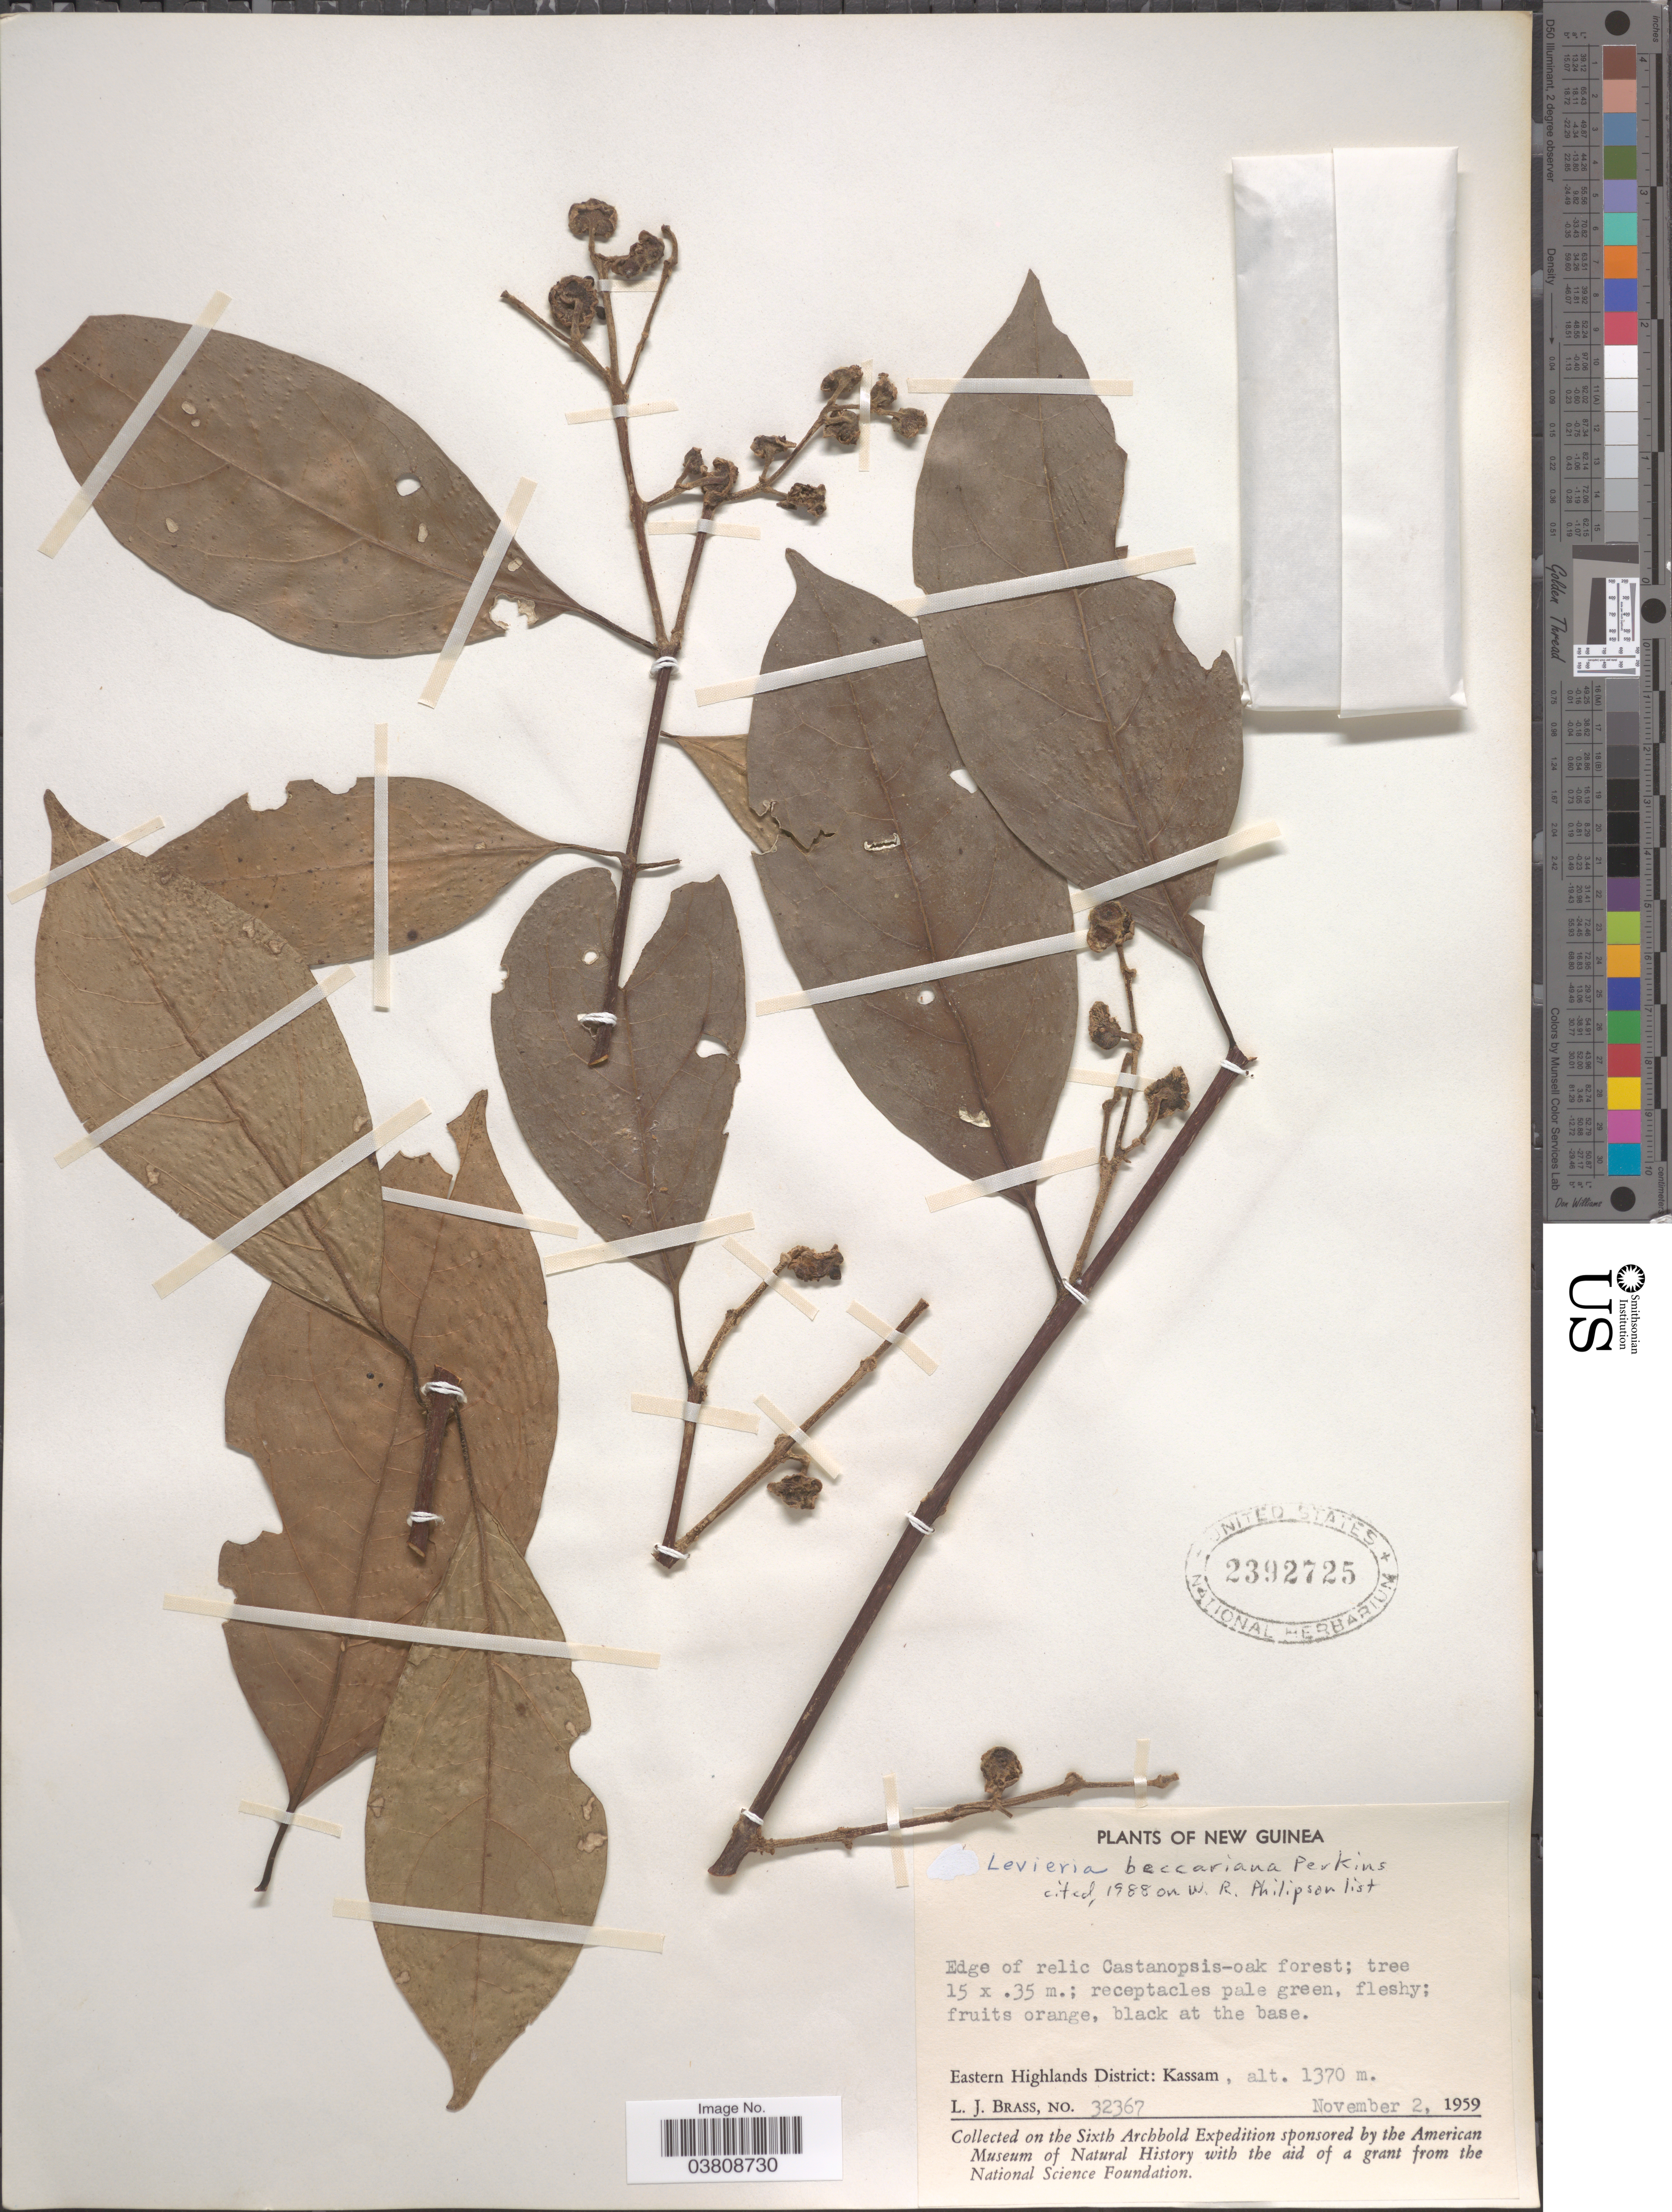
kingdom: Plantae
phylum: Tracheophyta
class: Magnoliopsida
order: Laurales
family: Monimiaceae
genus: Levieria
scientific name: Levieria beccariana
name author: Perk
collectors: L. J. Brass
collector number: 32367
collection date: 1959-11-02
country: Papua New Guinea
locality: New Guinea. Eastern Highlands District: Kassam.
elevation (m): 1370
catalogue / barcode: US 2392725